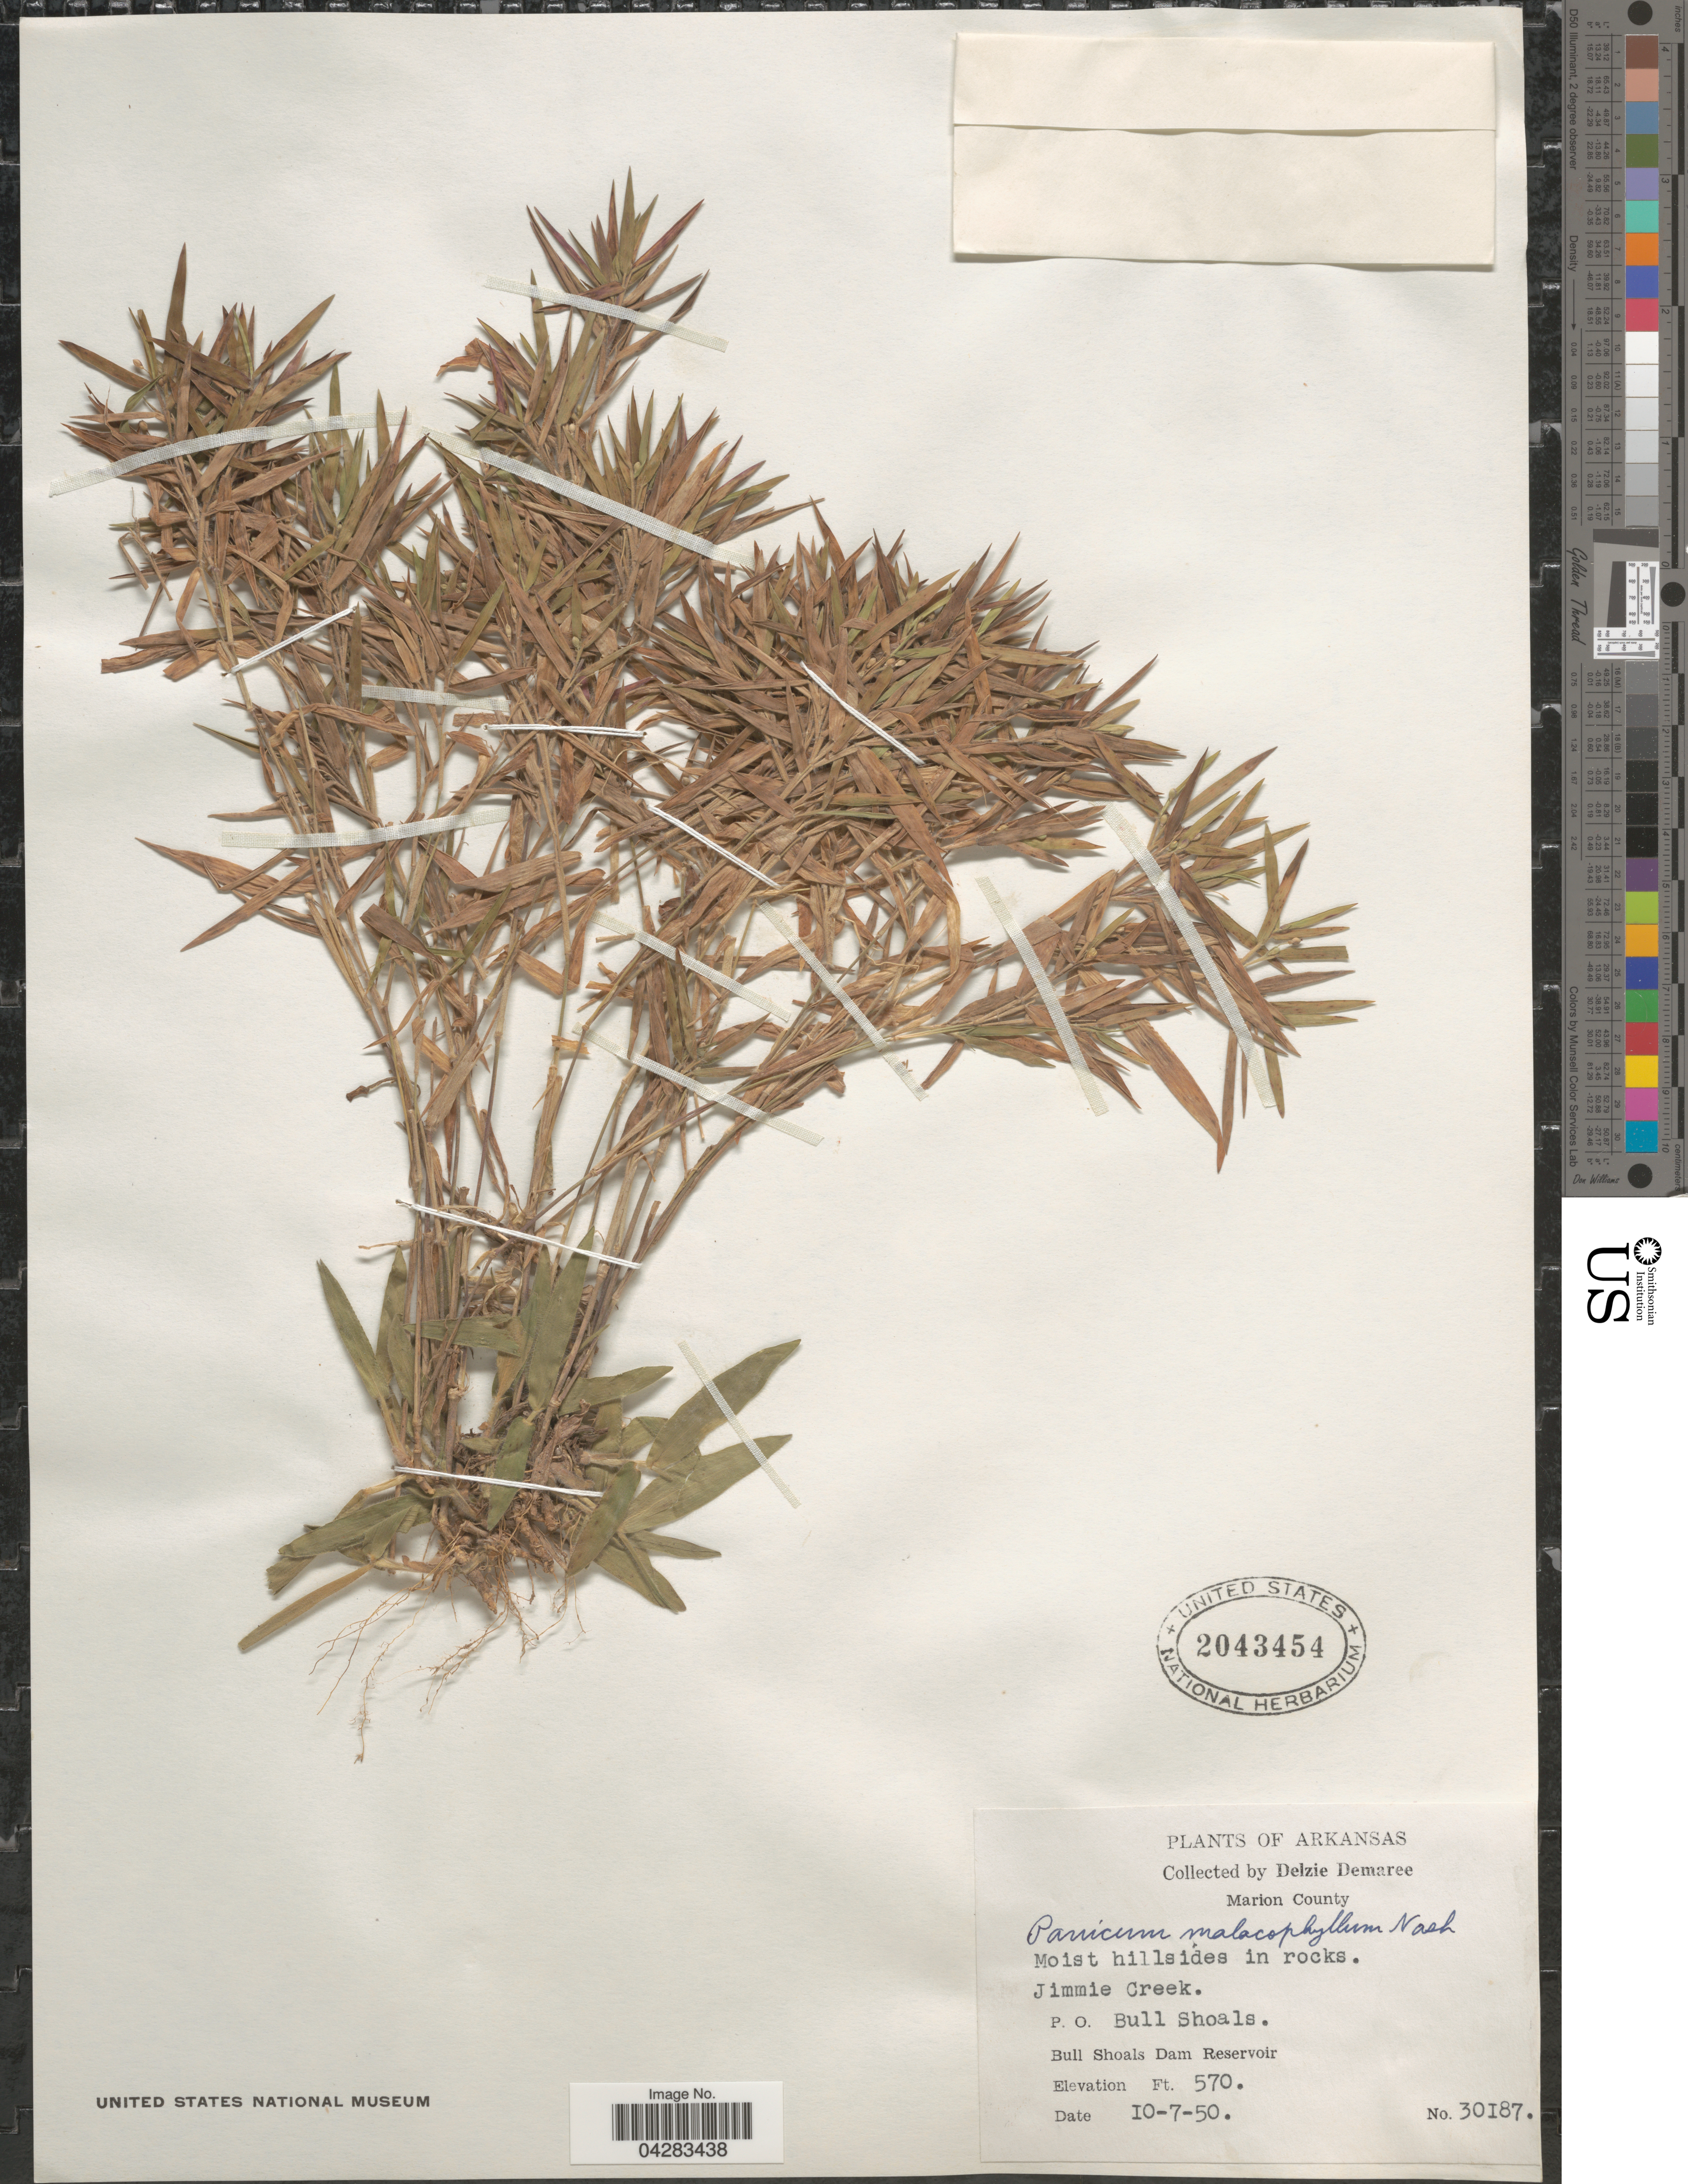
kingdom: Plantae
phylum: Tracheophyta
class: Liliopsida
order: Poales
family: Poaceae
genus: Dichanthelium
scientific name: Dichanthelium malacophyllum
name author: (Nash) Gould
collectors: D. Demaree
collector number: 30187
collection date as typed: Transcribed d/m/y: 7/10/50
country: United States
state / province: Arkansas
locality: Marion County. Jimmie Creek. P. O. Bull Shoals. Bull Shoals Dam Reservoir.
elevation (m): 174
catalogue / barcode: US 2043454